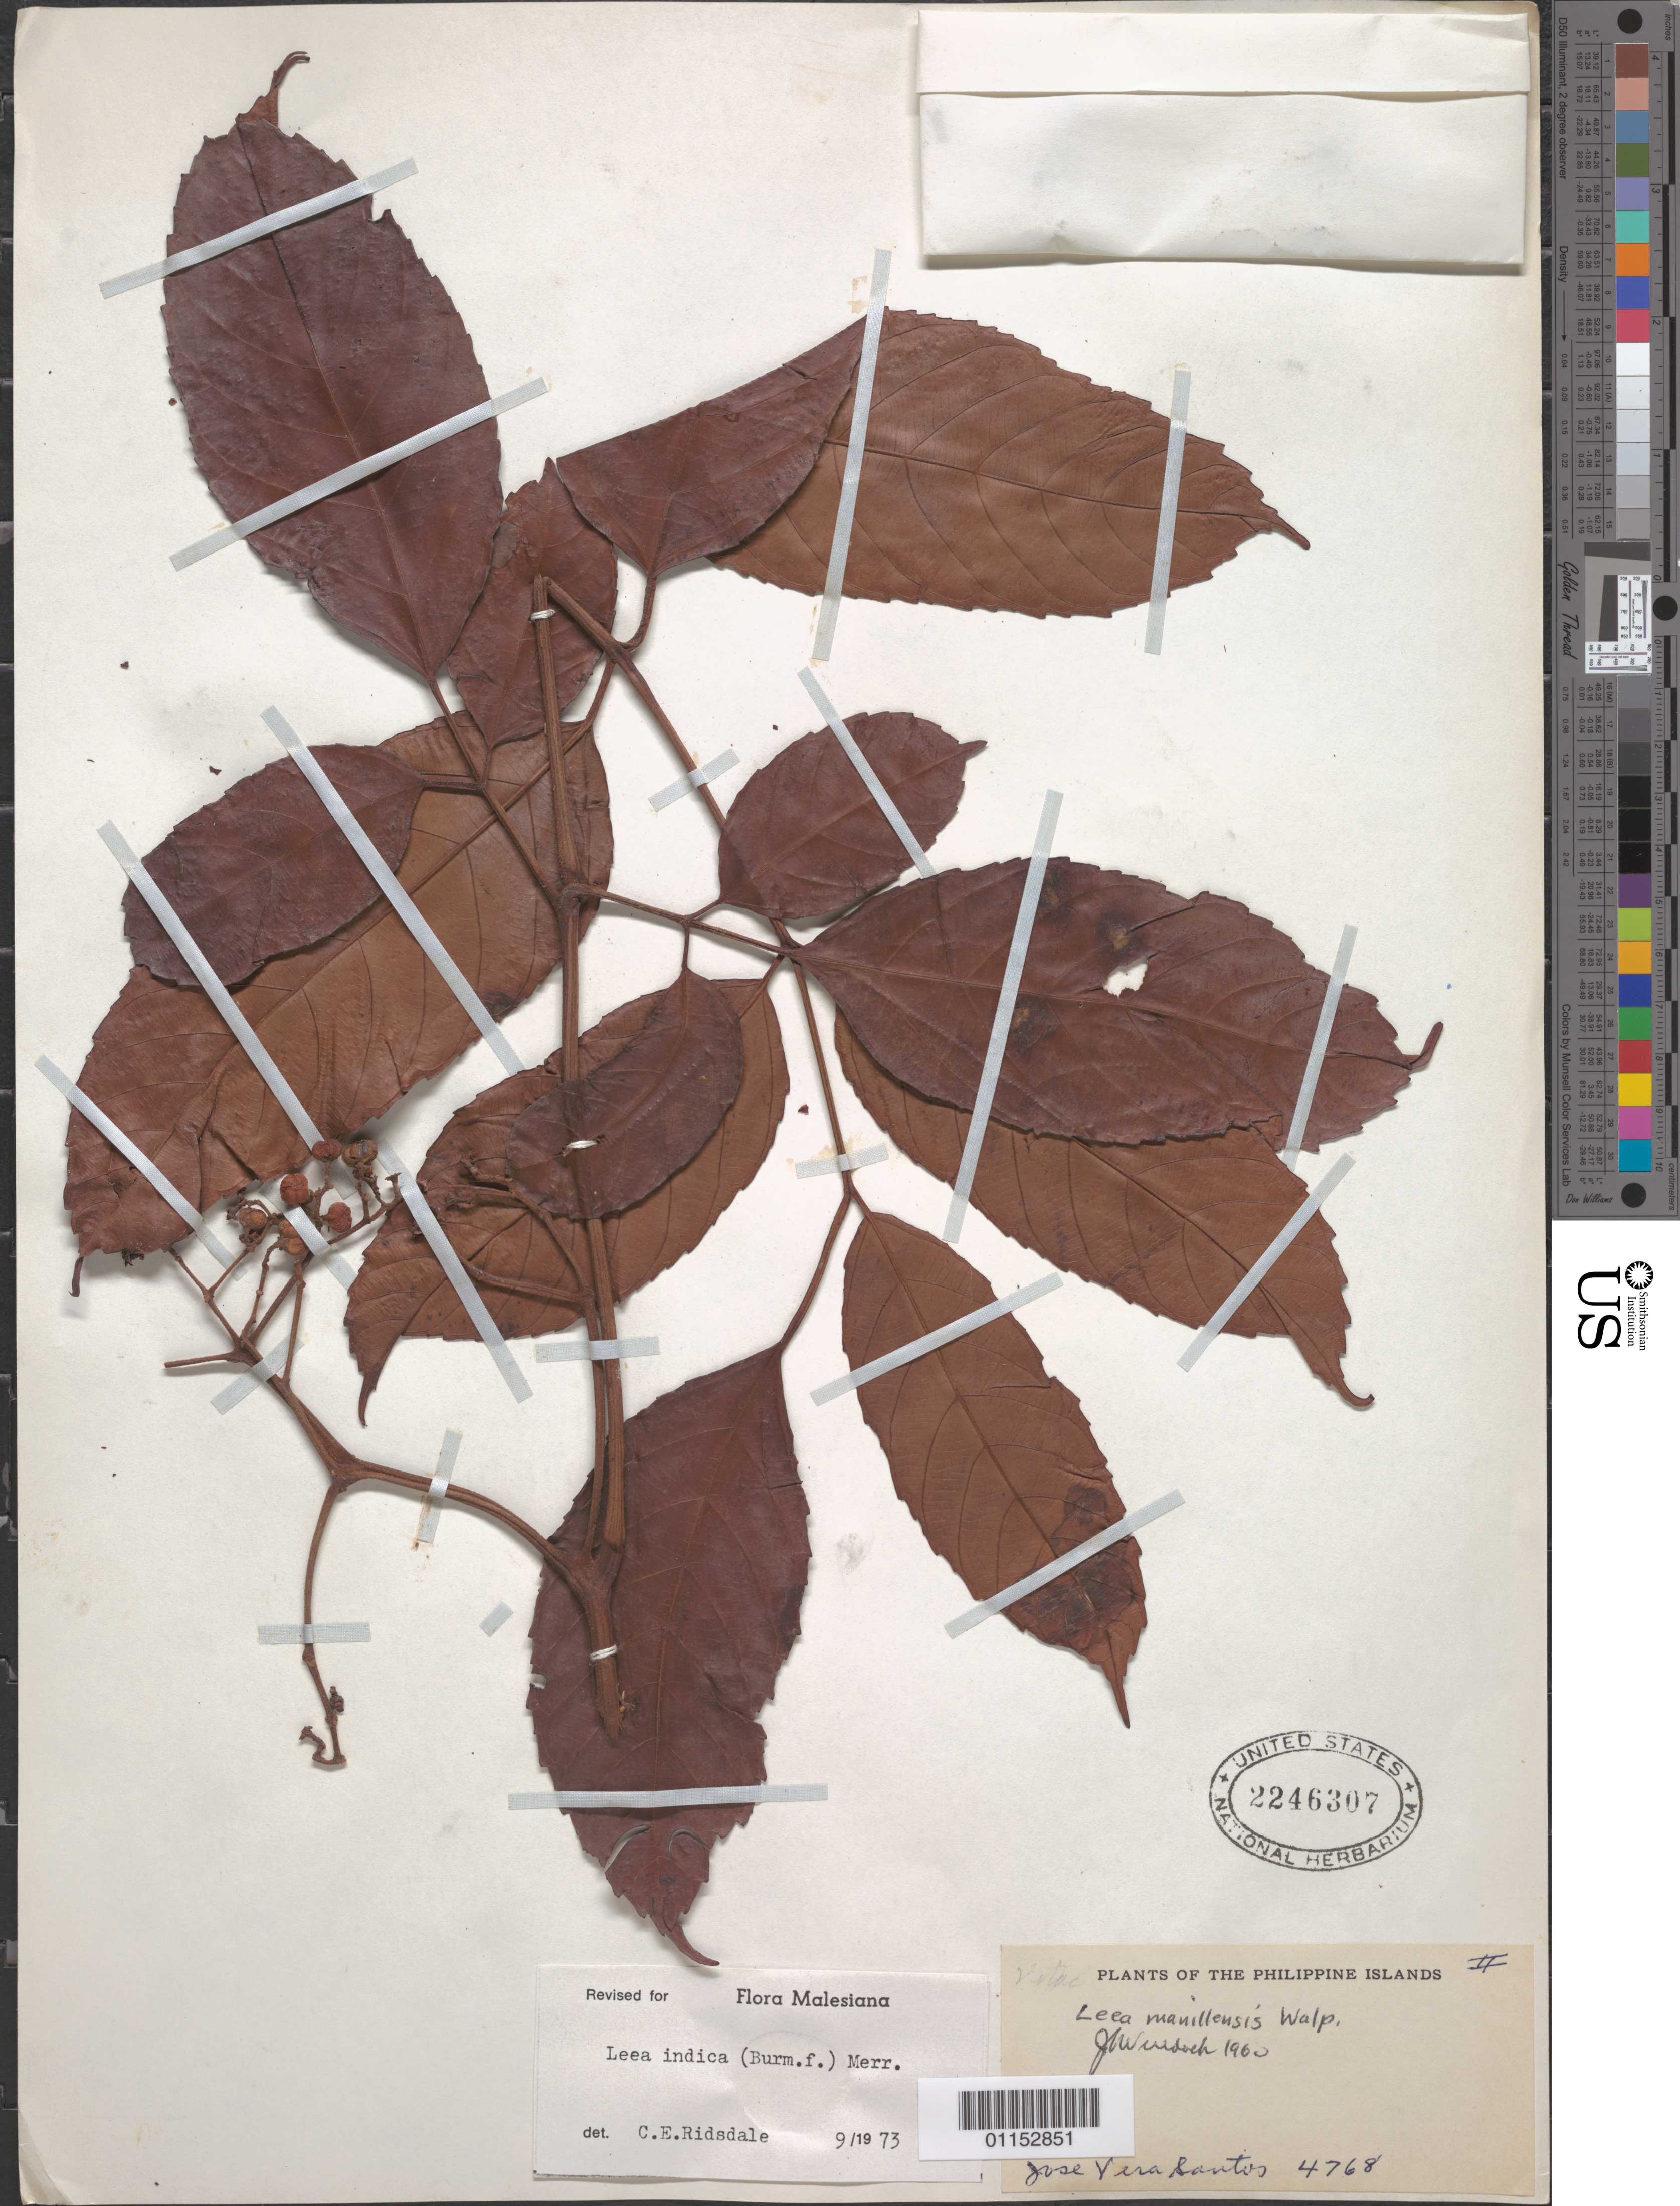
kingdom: Plantae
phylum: Tracheophyta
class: Magnoliopsida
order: Vitales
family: Vitaceae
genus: Leea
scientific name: Leea indica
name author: (Burm. f.) Merr.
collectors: J. V. Santos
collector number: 4768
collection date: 1960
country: Philippines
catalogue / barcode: US 2246307